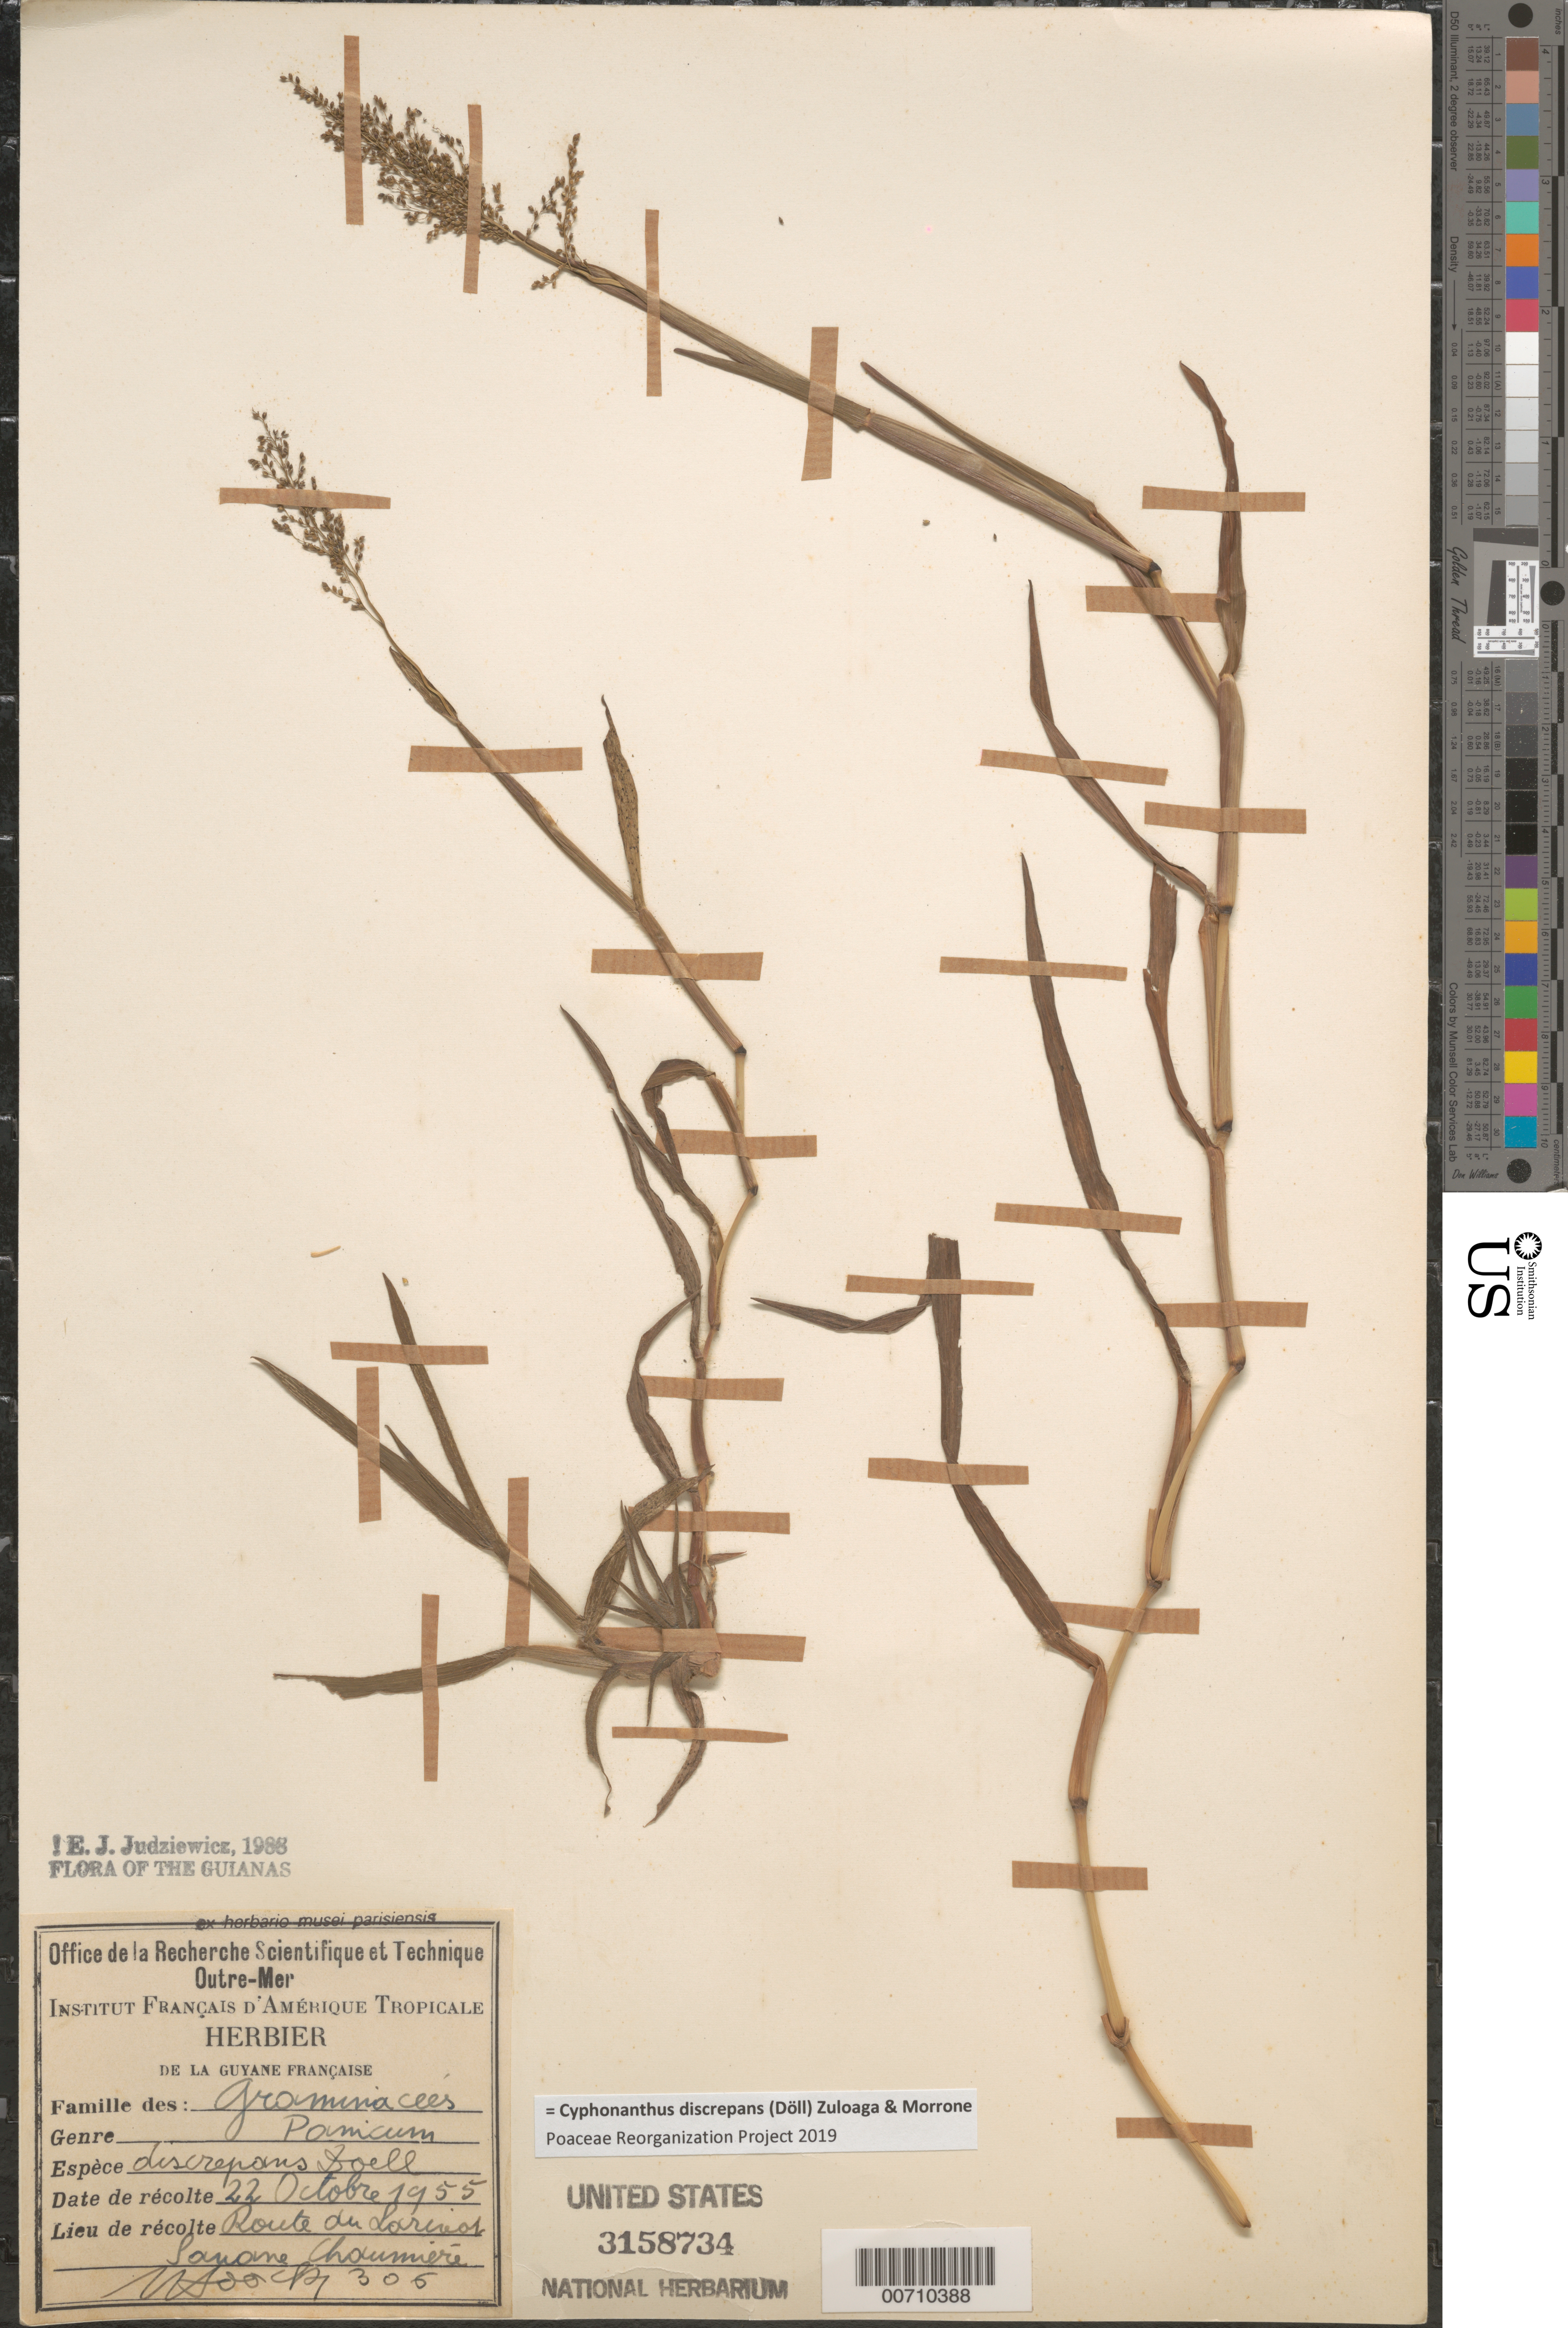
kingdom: Plantae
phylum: Tracheophyta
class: Liliopsida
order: Poales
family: Poaceae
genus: Cyphonanthus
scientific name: Cyphonanthus discrepans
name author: (Döll) Zuloaga & Morrone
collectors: J. Hoock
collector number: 305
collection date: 1955-10-22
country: French Guiana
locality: Guyane Française. Route du Larivot. Savane Chaumière.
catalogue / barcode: US 3158734